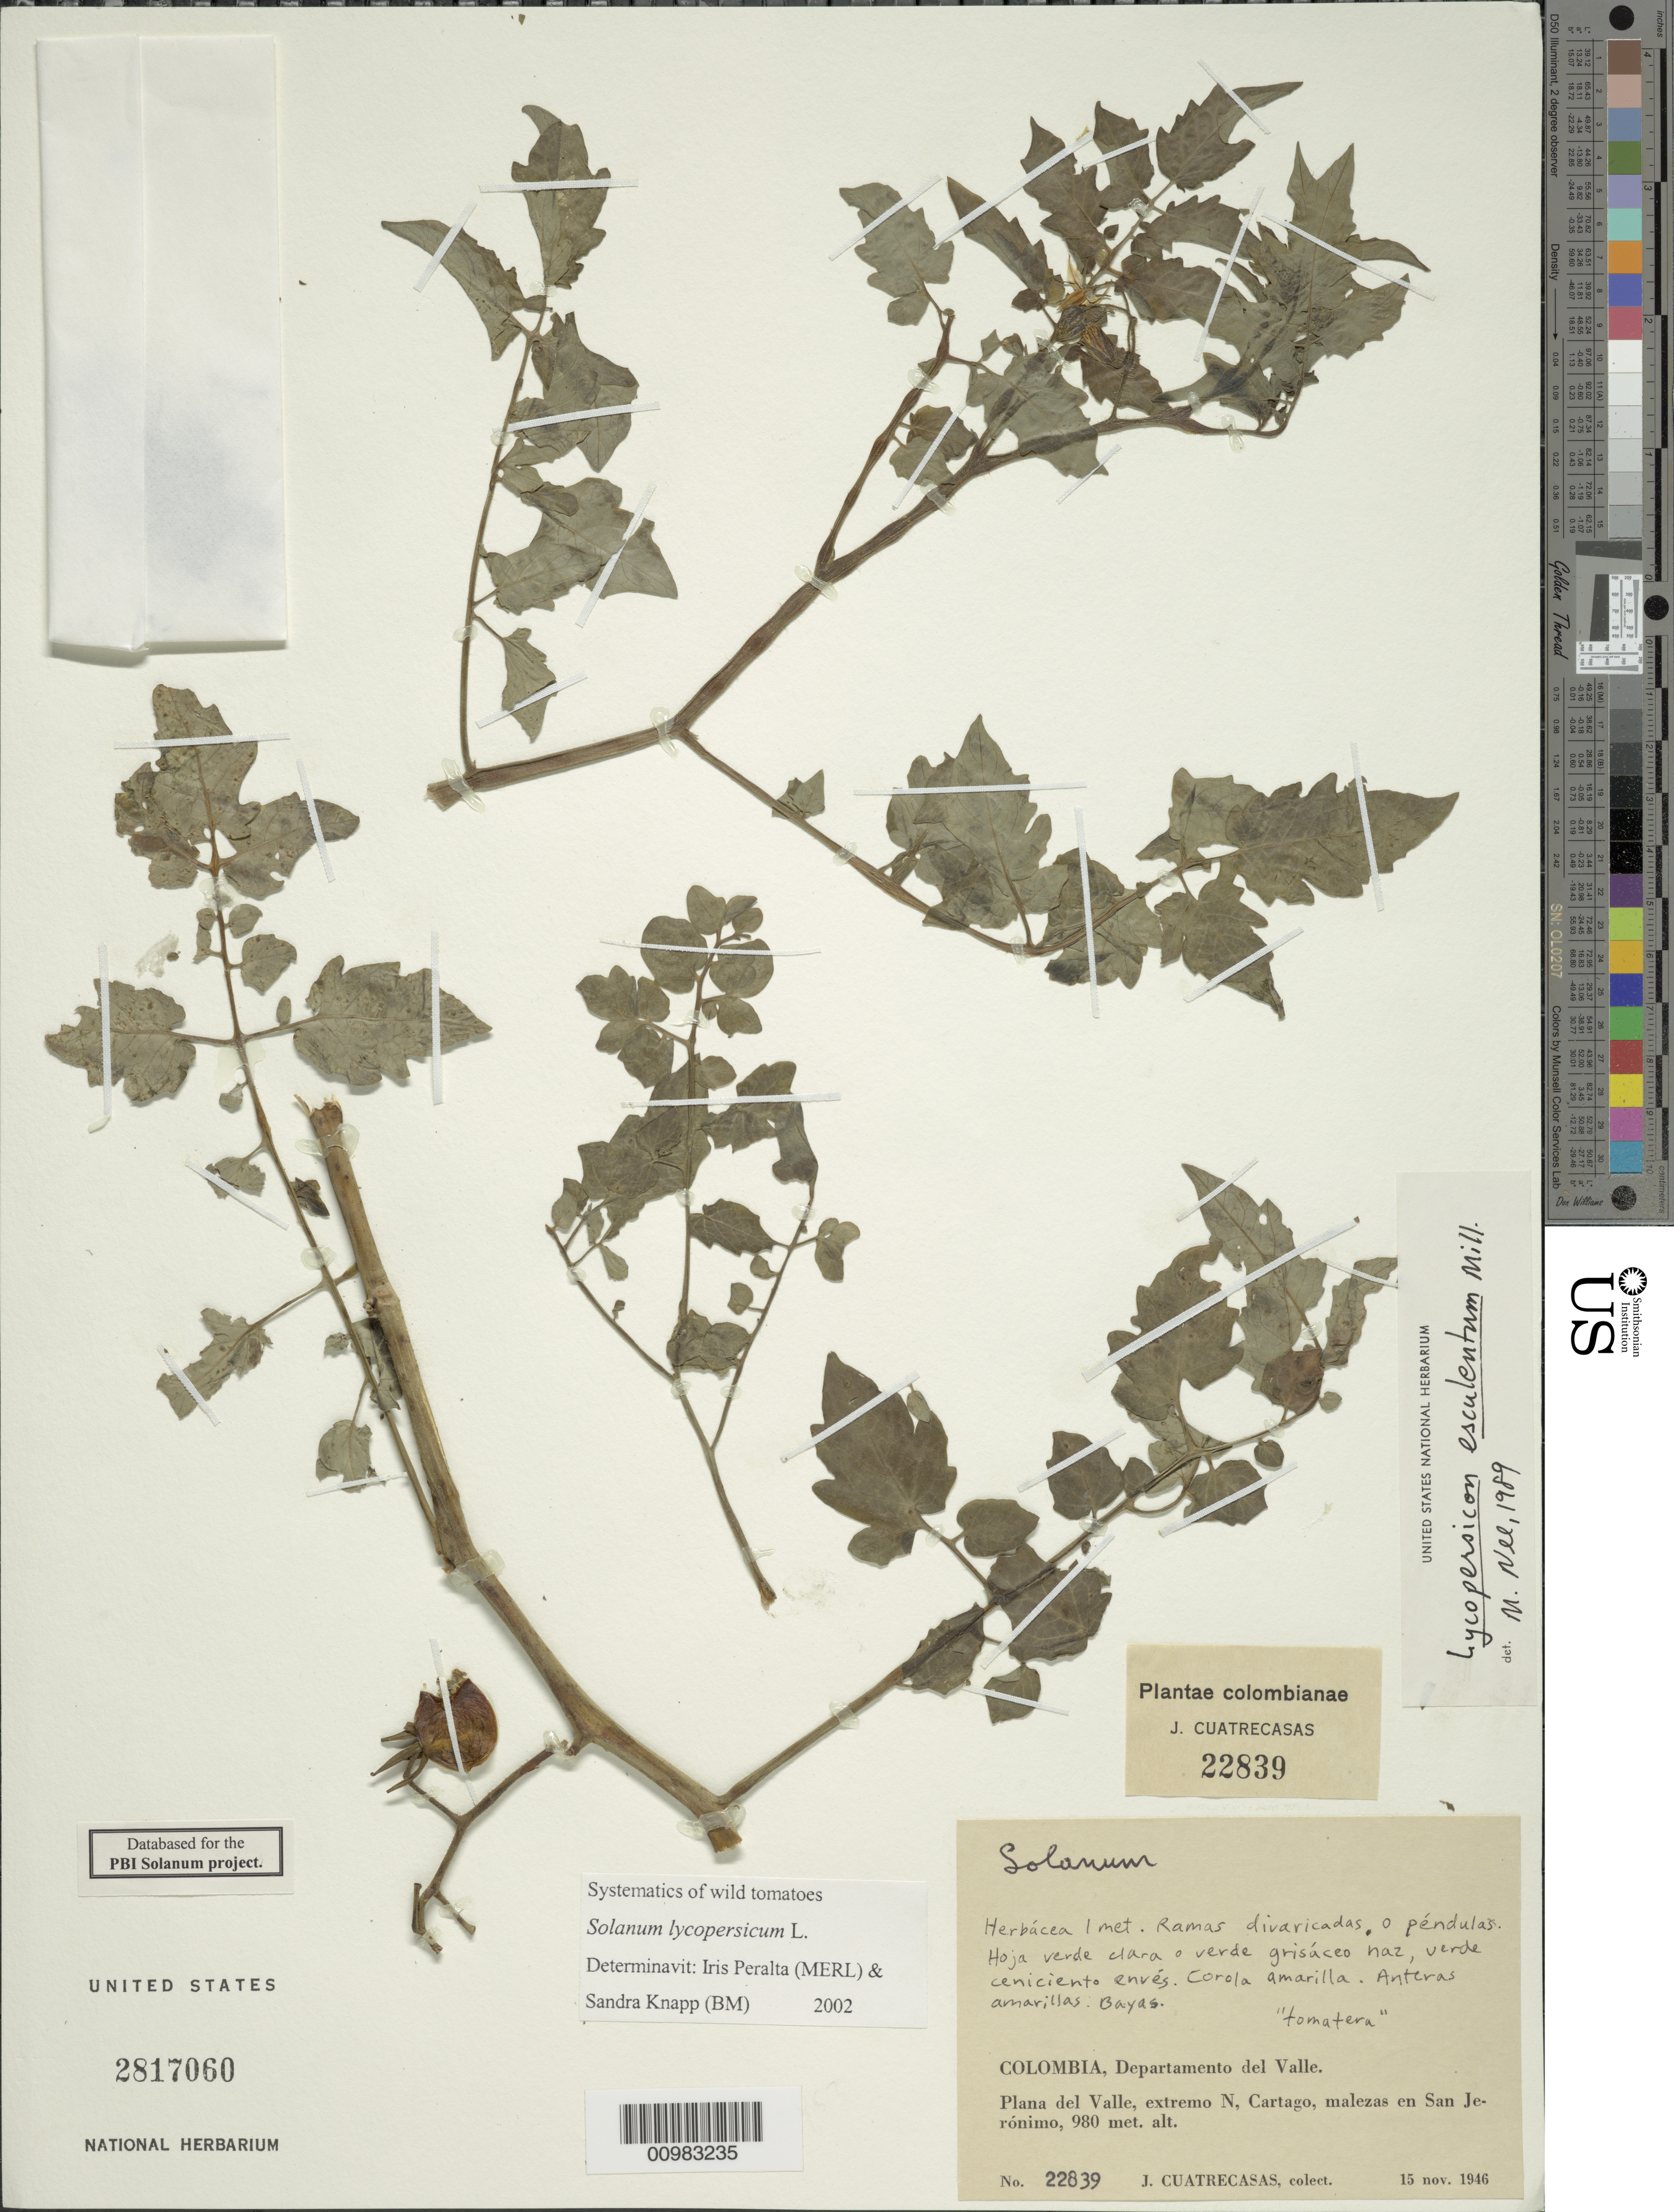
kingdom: Plantae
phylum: Tracheophyta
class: Magnoliopsida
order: Solanales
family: Solanaceae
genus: Solanum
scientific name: Solanum lycopersicum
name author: L.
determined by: Peralta, Iris E.; Knapp, S. D.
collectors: J. Cuatrecasas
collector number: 22839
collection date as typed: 15 Nov 1946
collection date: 1946-11-15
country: Colombia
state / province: Valle del Cauca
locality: Plana del Valle, extremo N, Cartago, malezas en San Jeronimo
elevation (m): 980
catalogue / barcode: US 2817060